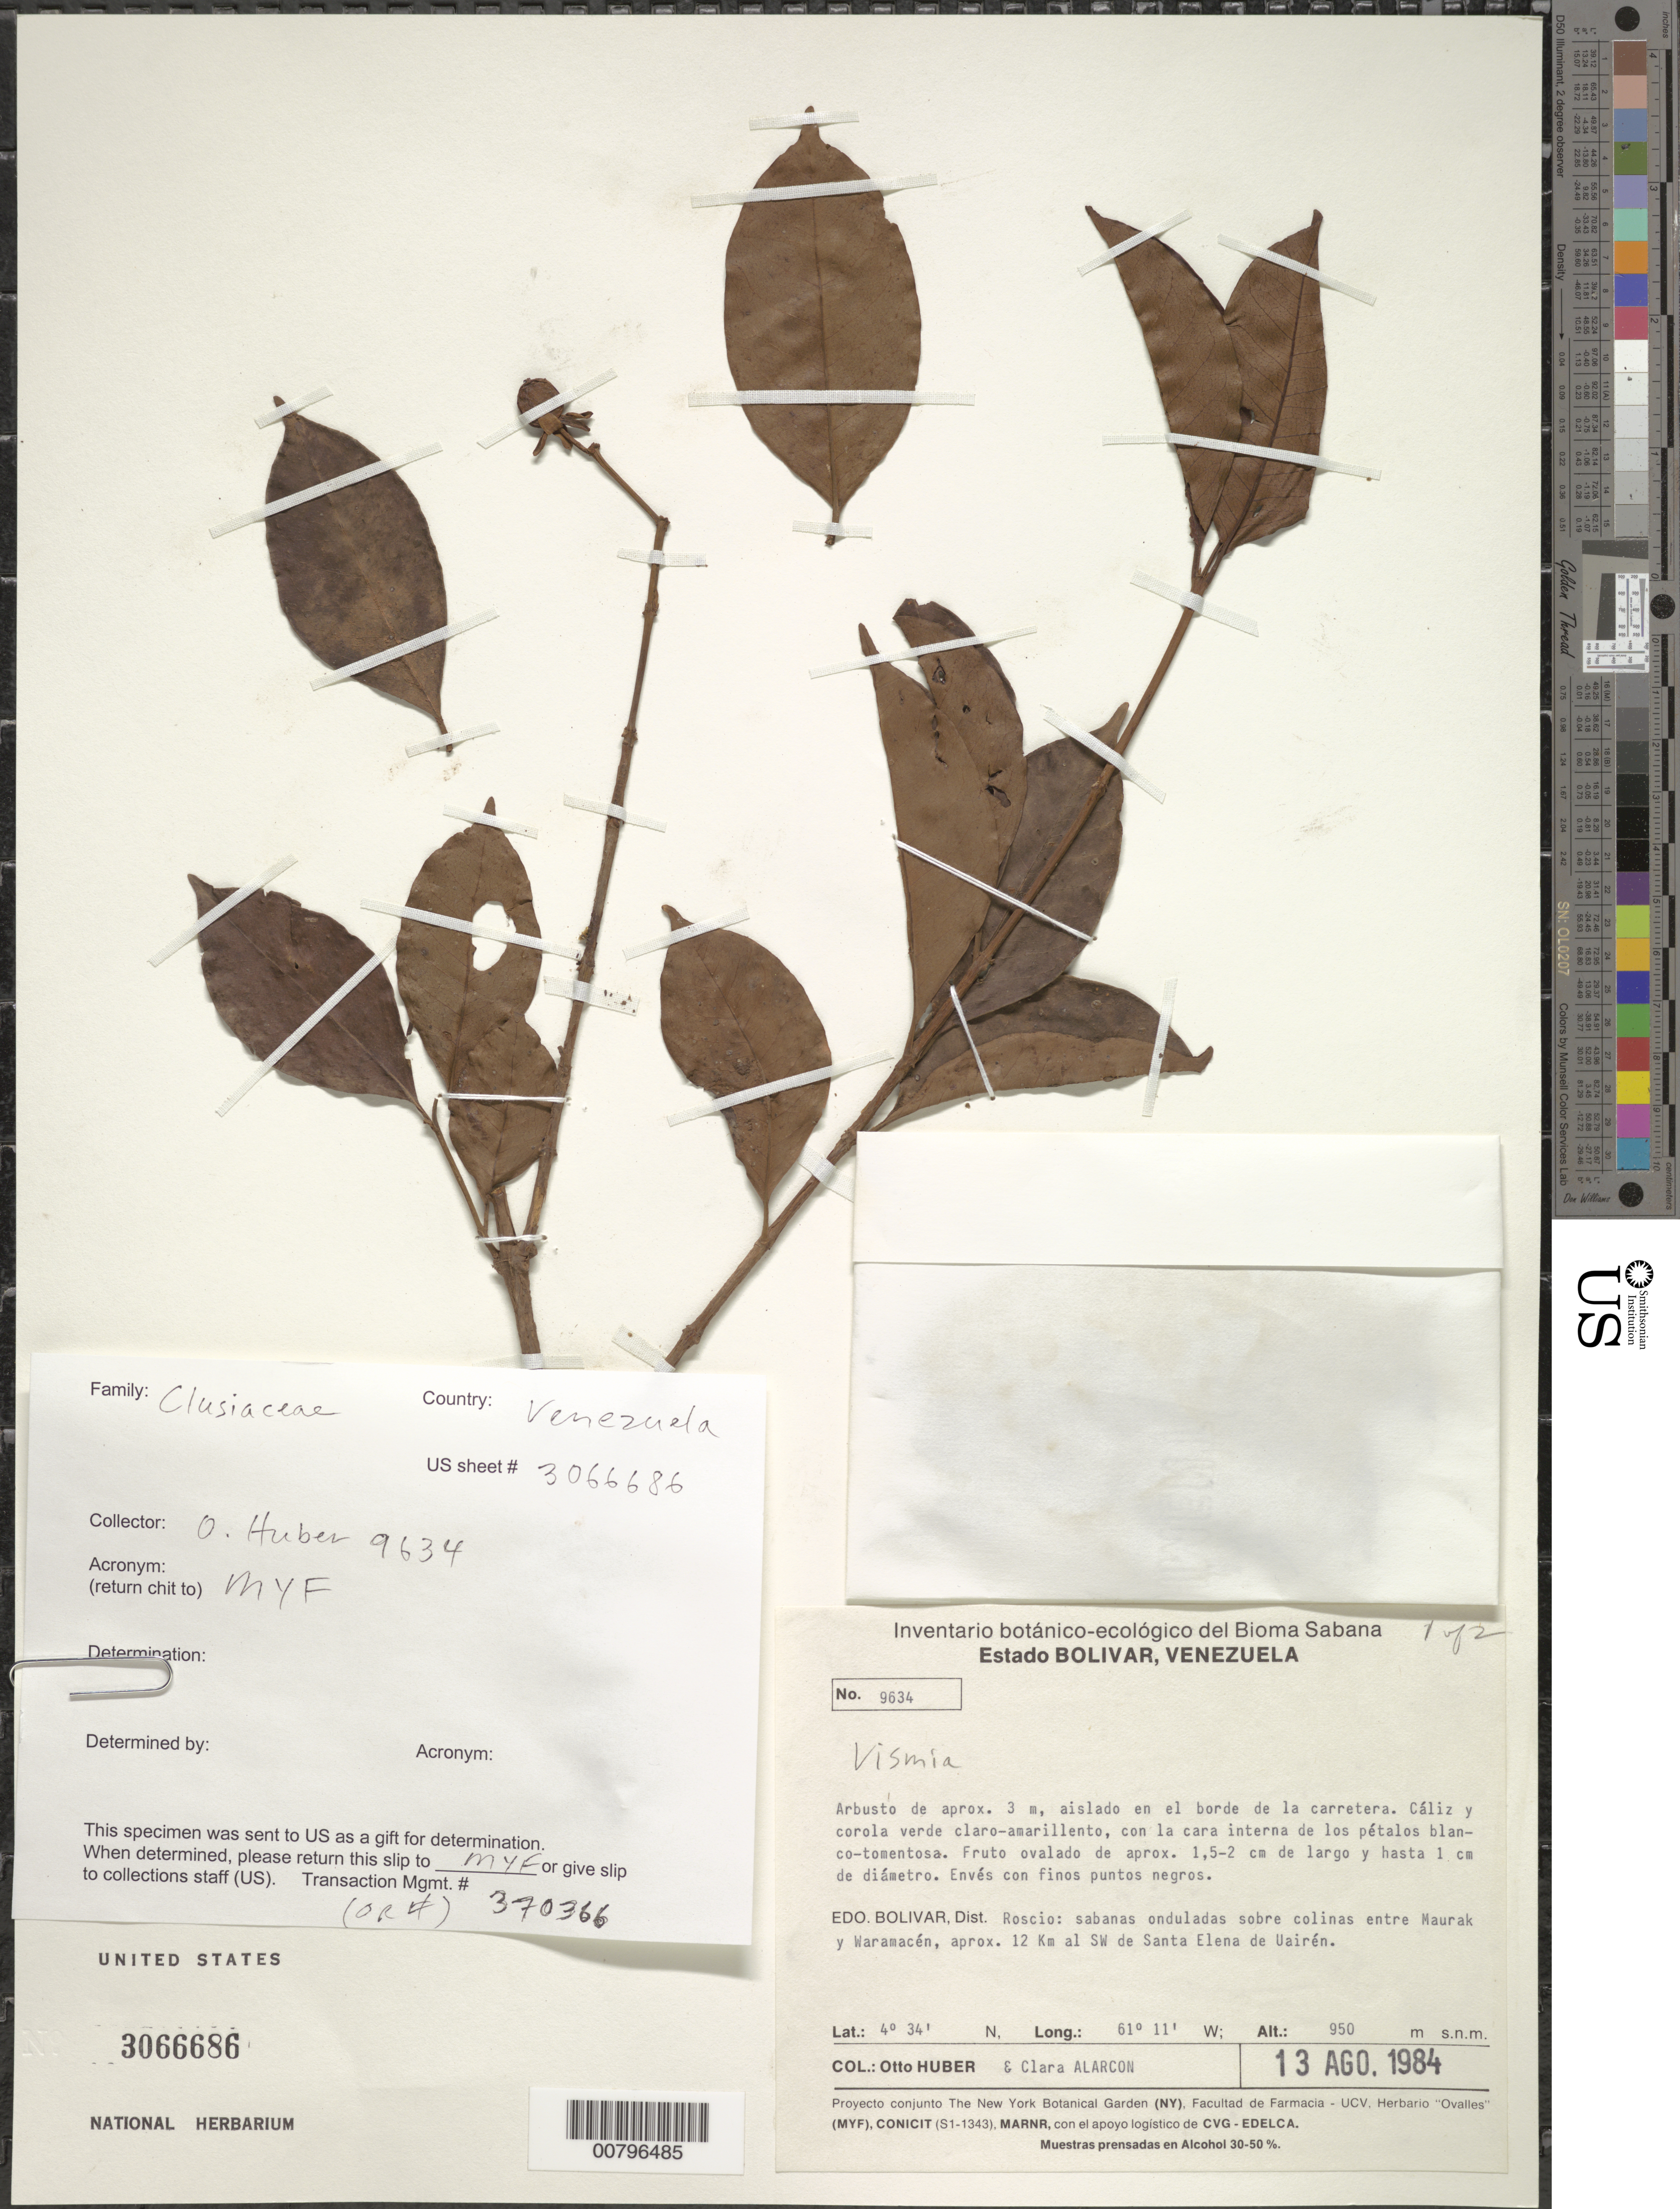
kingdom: Plantae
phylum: Tracheophyta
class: Magnoliopsida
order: Malpighiales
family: Hypericaceae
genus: Vismia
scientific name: Vismia sp.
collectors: O. Huber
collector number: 9634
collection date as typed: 13-Aug-84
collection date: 1984-08-13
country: Venezuela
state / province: Bolívar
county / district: Roscio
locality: Maurak to Waramacén, aprox. 12 km al SW de Santa Elena de Uairén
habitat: Sabanas onduladas sobre colinas, aislado en el borde de la carretera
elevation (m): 950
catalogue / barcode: US 3066686